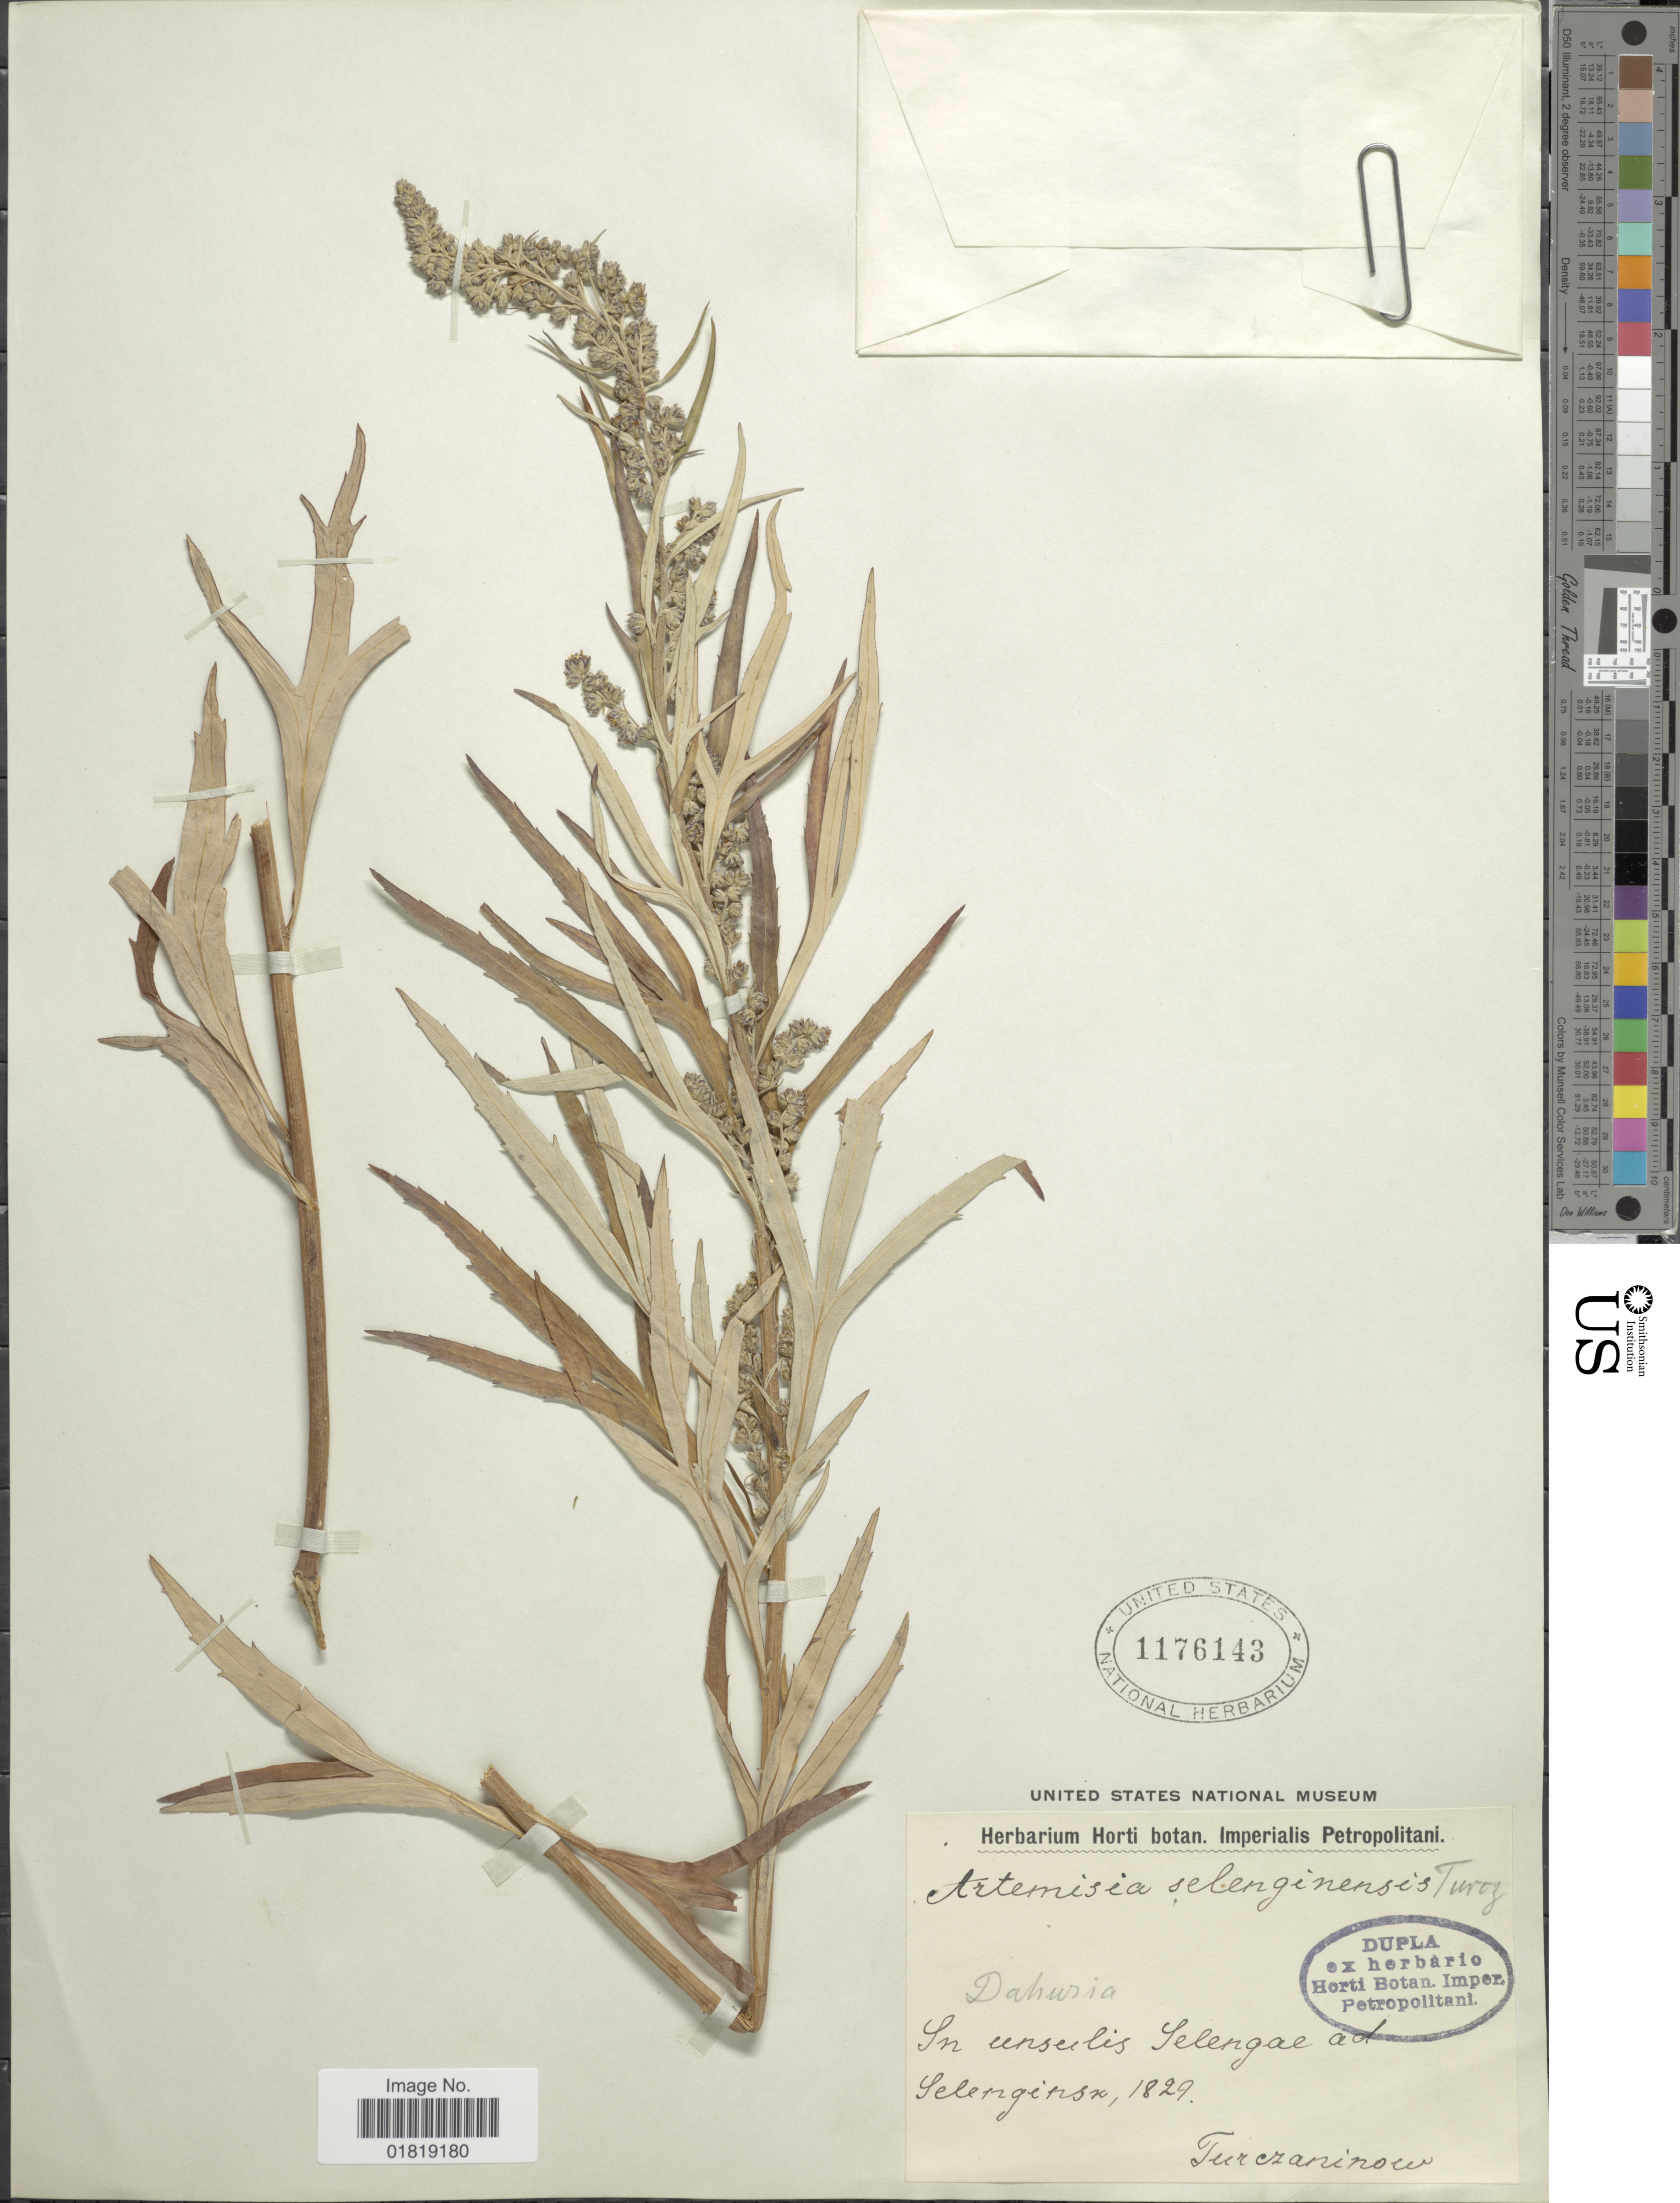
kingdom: Plantae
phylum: Tracheophyta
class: Magnoliopsida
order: Asterales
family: Asteraceae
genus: Artemisia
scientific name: Artemisia selengensis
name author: Turcz. ex Besser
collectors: Turczaninov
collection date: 1829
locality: Dahuria, In censeilis Selengae ad Selenginsa [interpreted]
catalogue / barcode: US 1176143